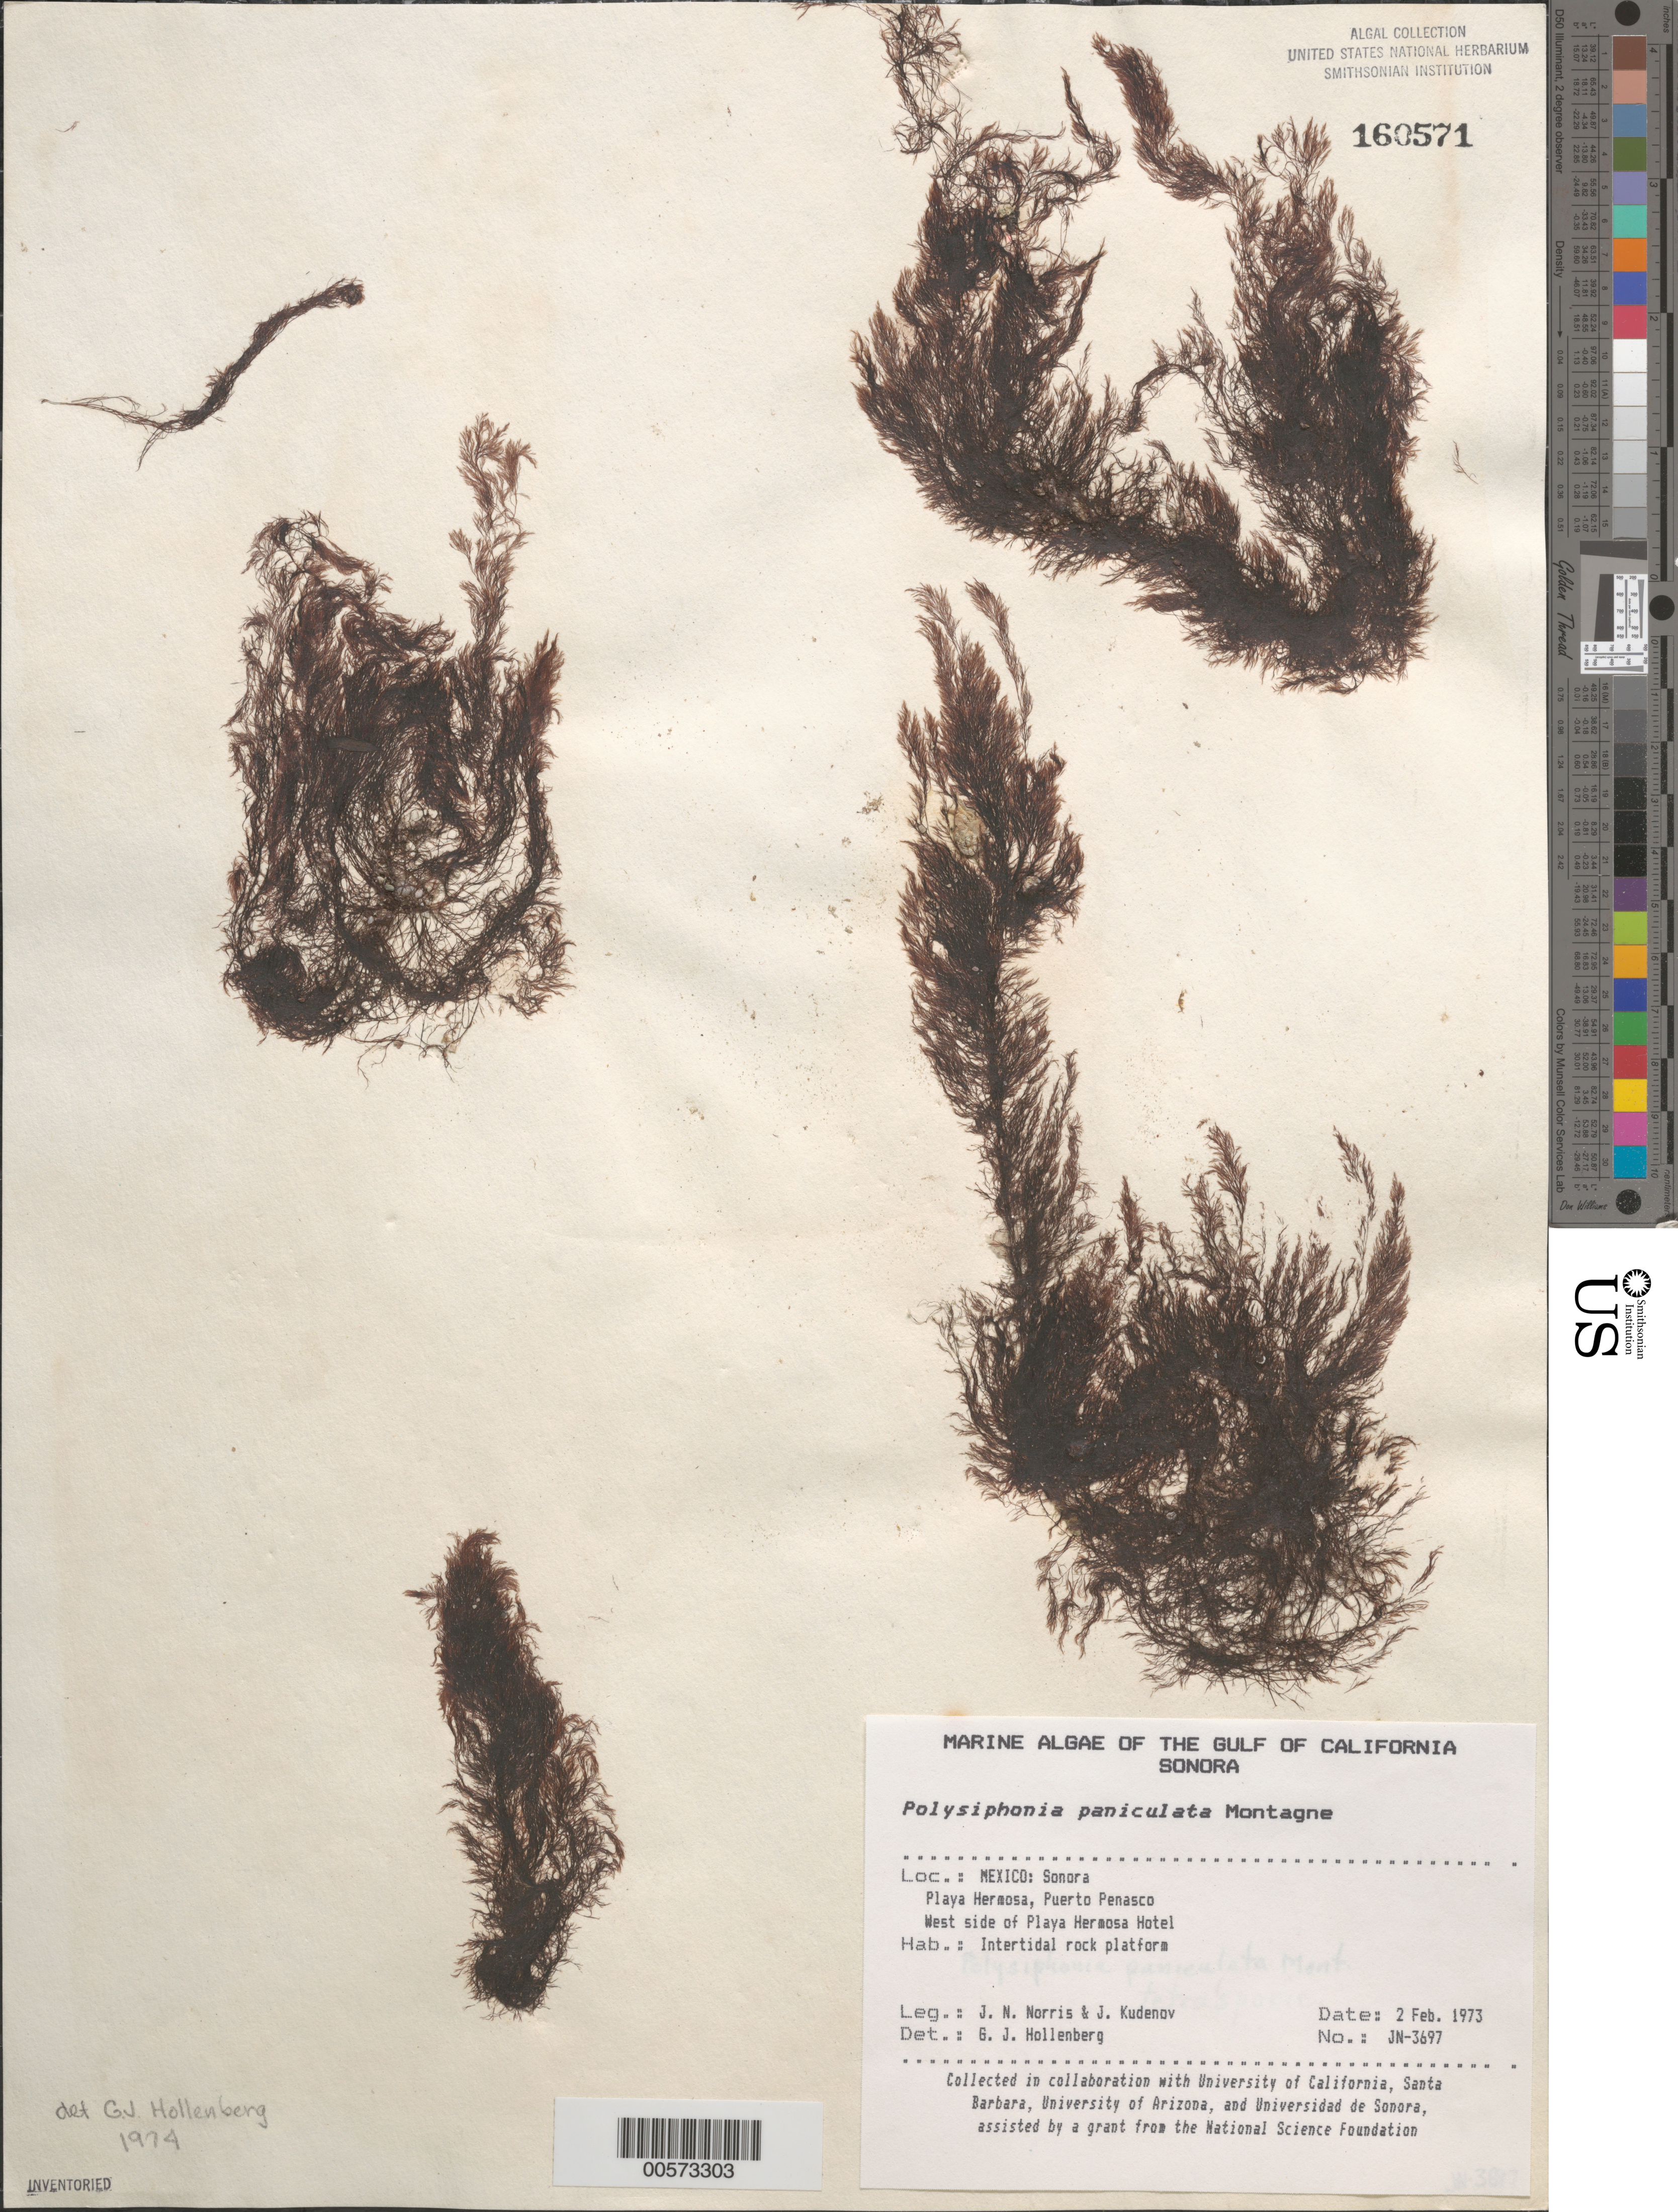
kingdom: Plantae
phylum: Rhodophyta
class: Florideophyceae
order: Ceramiales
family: Rhodomelaceae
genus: Eutrichosiphonia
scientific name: Eutrichosiphonia paniculata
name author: (Mont.) D.E.Bustamante & T.O. Cho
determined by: Algae name updating Project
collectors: J. N. Norris & J. Kudenov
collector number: JN-3697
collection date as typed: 02 Feb 1973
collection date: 1973-02-02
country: Mexico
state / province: Sonora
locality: Playa Hermosa, Puerto Penasco, Playa Hermosa Hotel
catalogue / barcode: US 160571